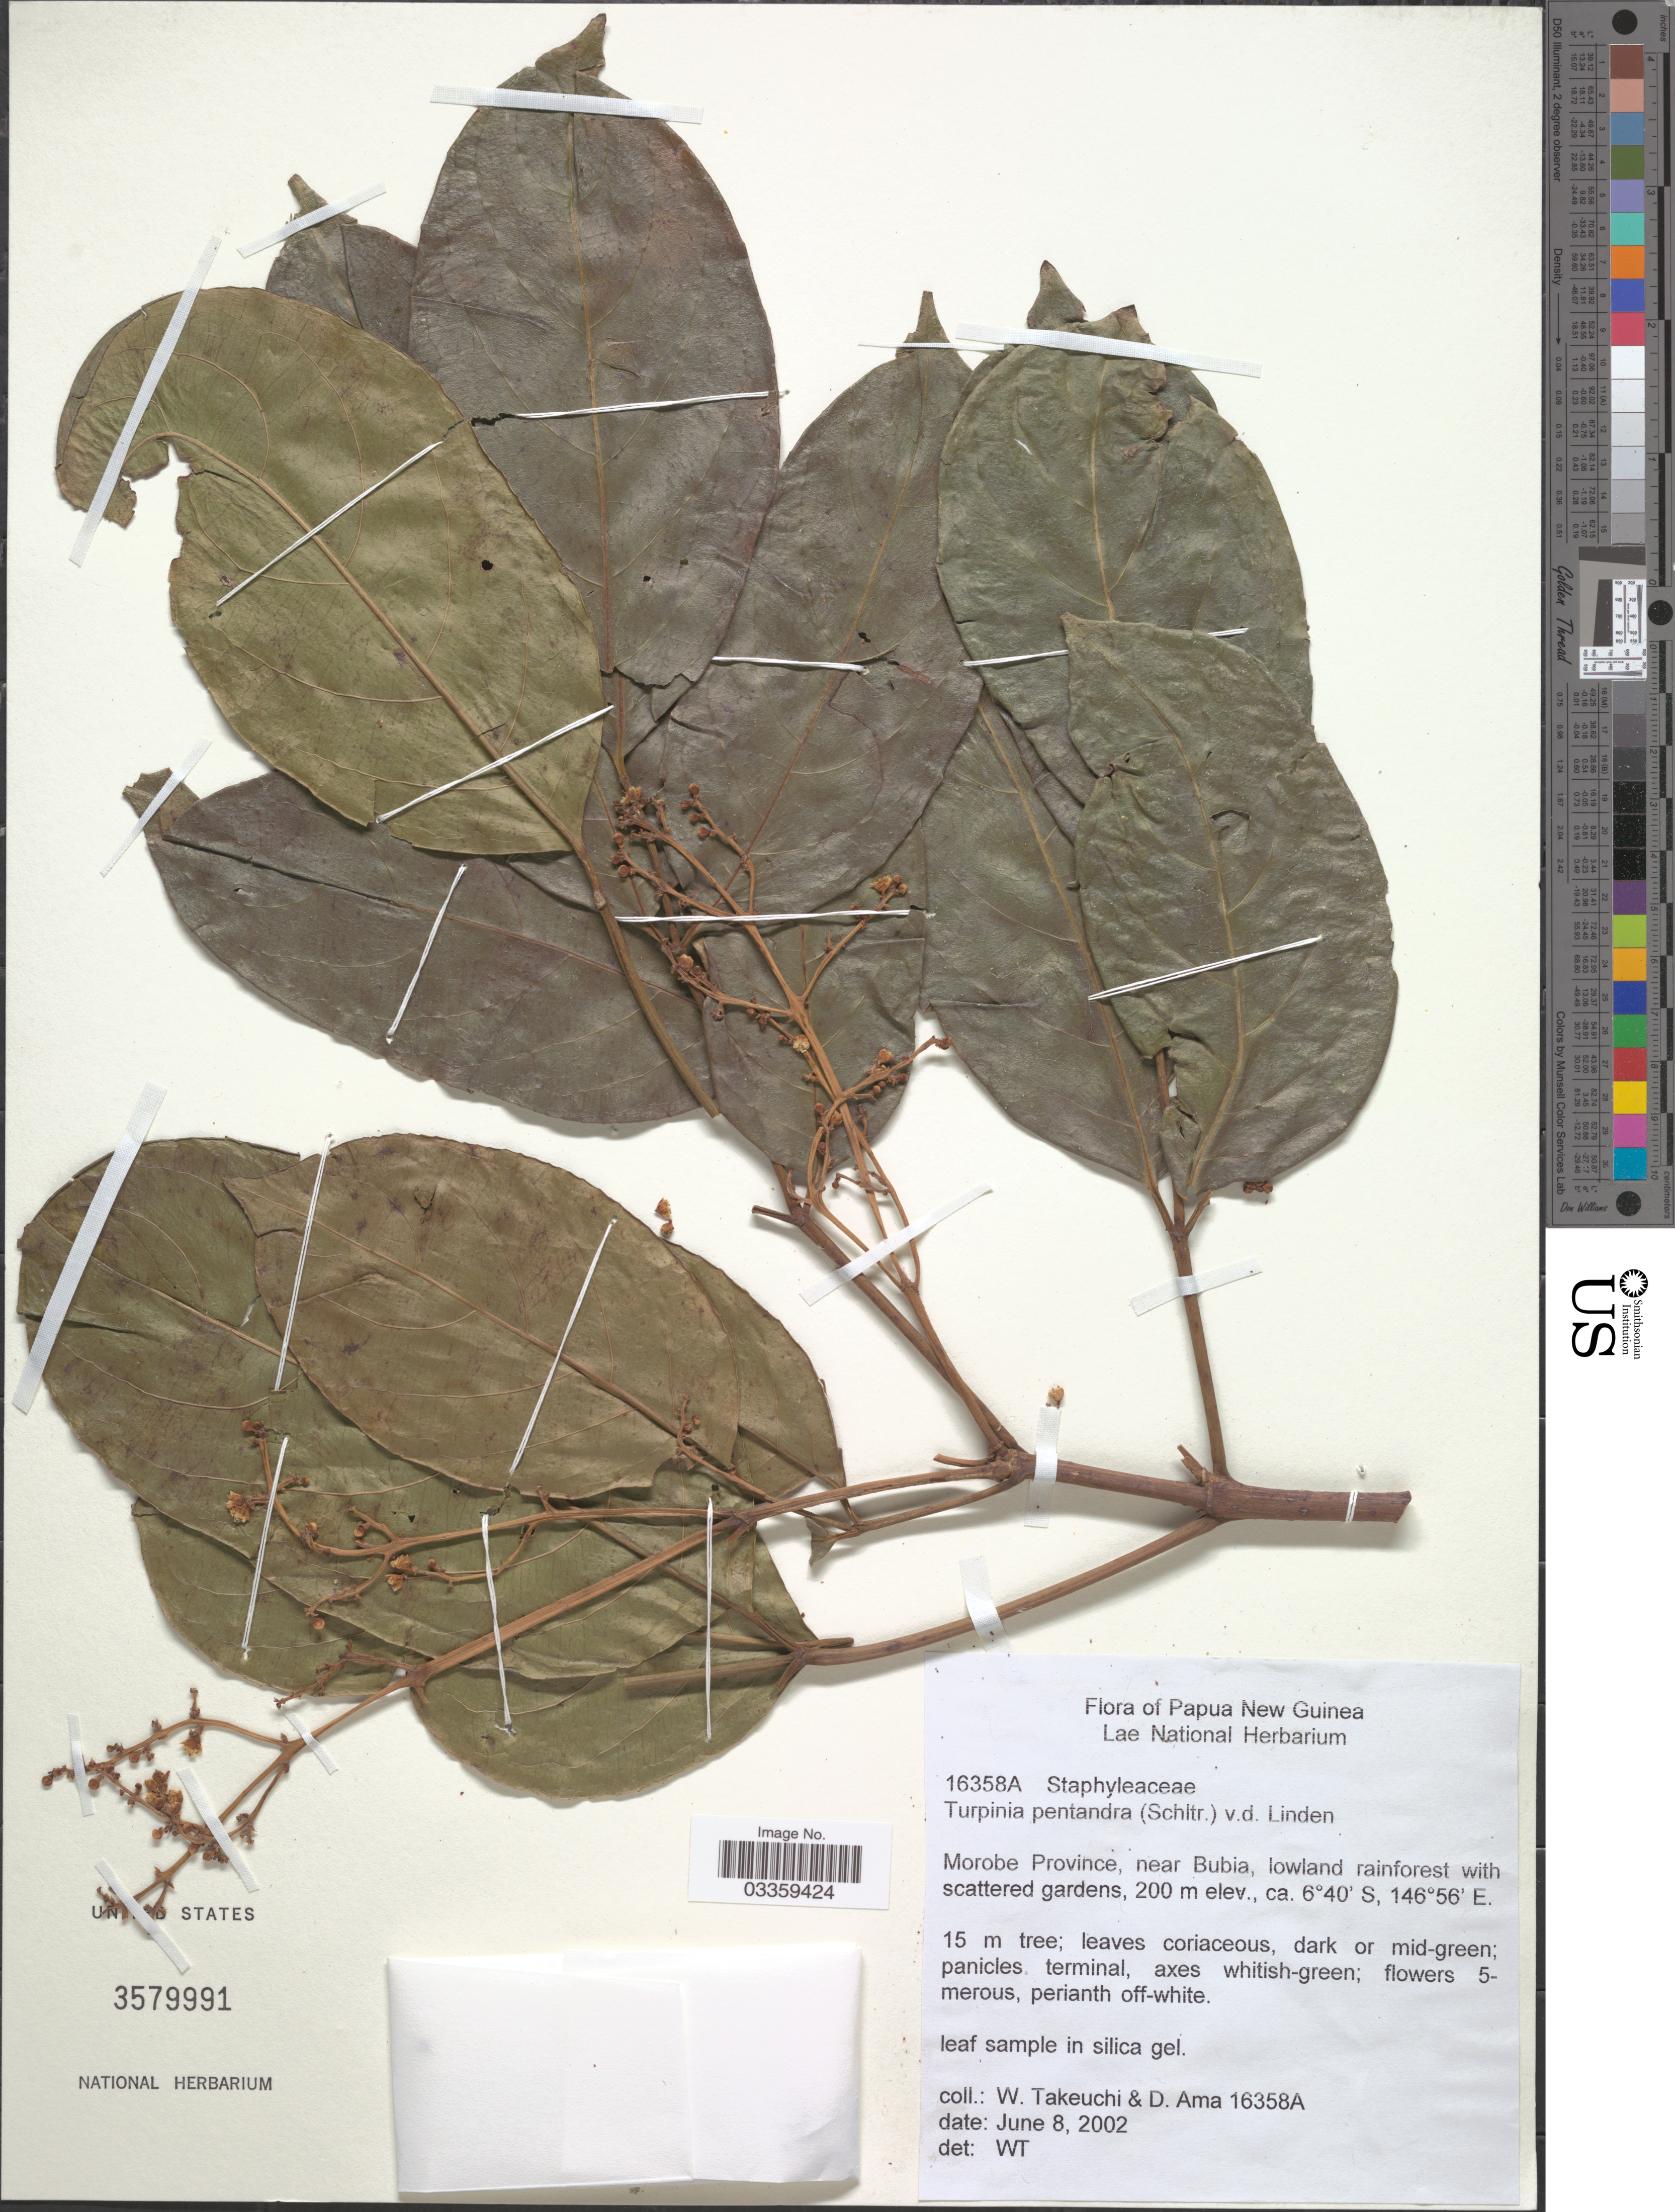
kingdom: Plantae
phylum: Tracheophyta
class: Magnoliopsida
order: Crossosomatales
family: Staphyleaceae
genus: Turpinia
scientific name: Turpinia pentandra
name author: (Schltr.) B.L. Linden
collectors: W. Takeuchi & D. Ama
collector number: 16358A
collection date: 2002-06-08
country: Papua New Guinea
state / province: Morobe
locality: Near Bubia.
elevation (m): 200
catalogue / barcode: US 3579991